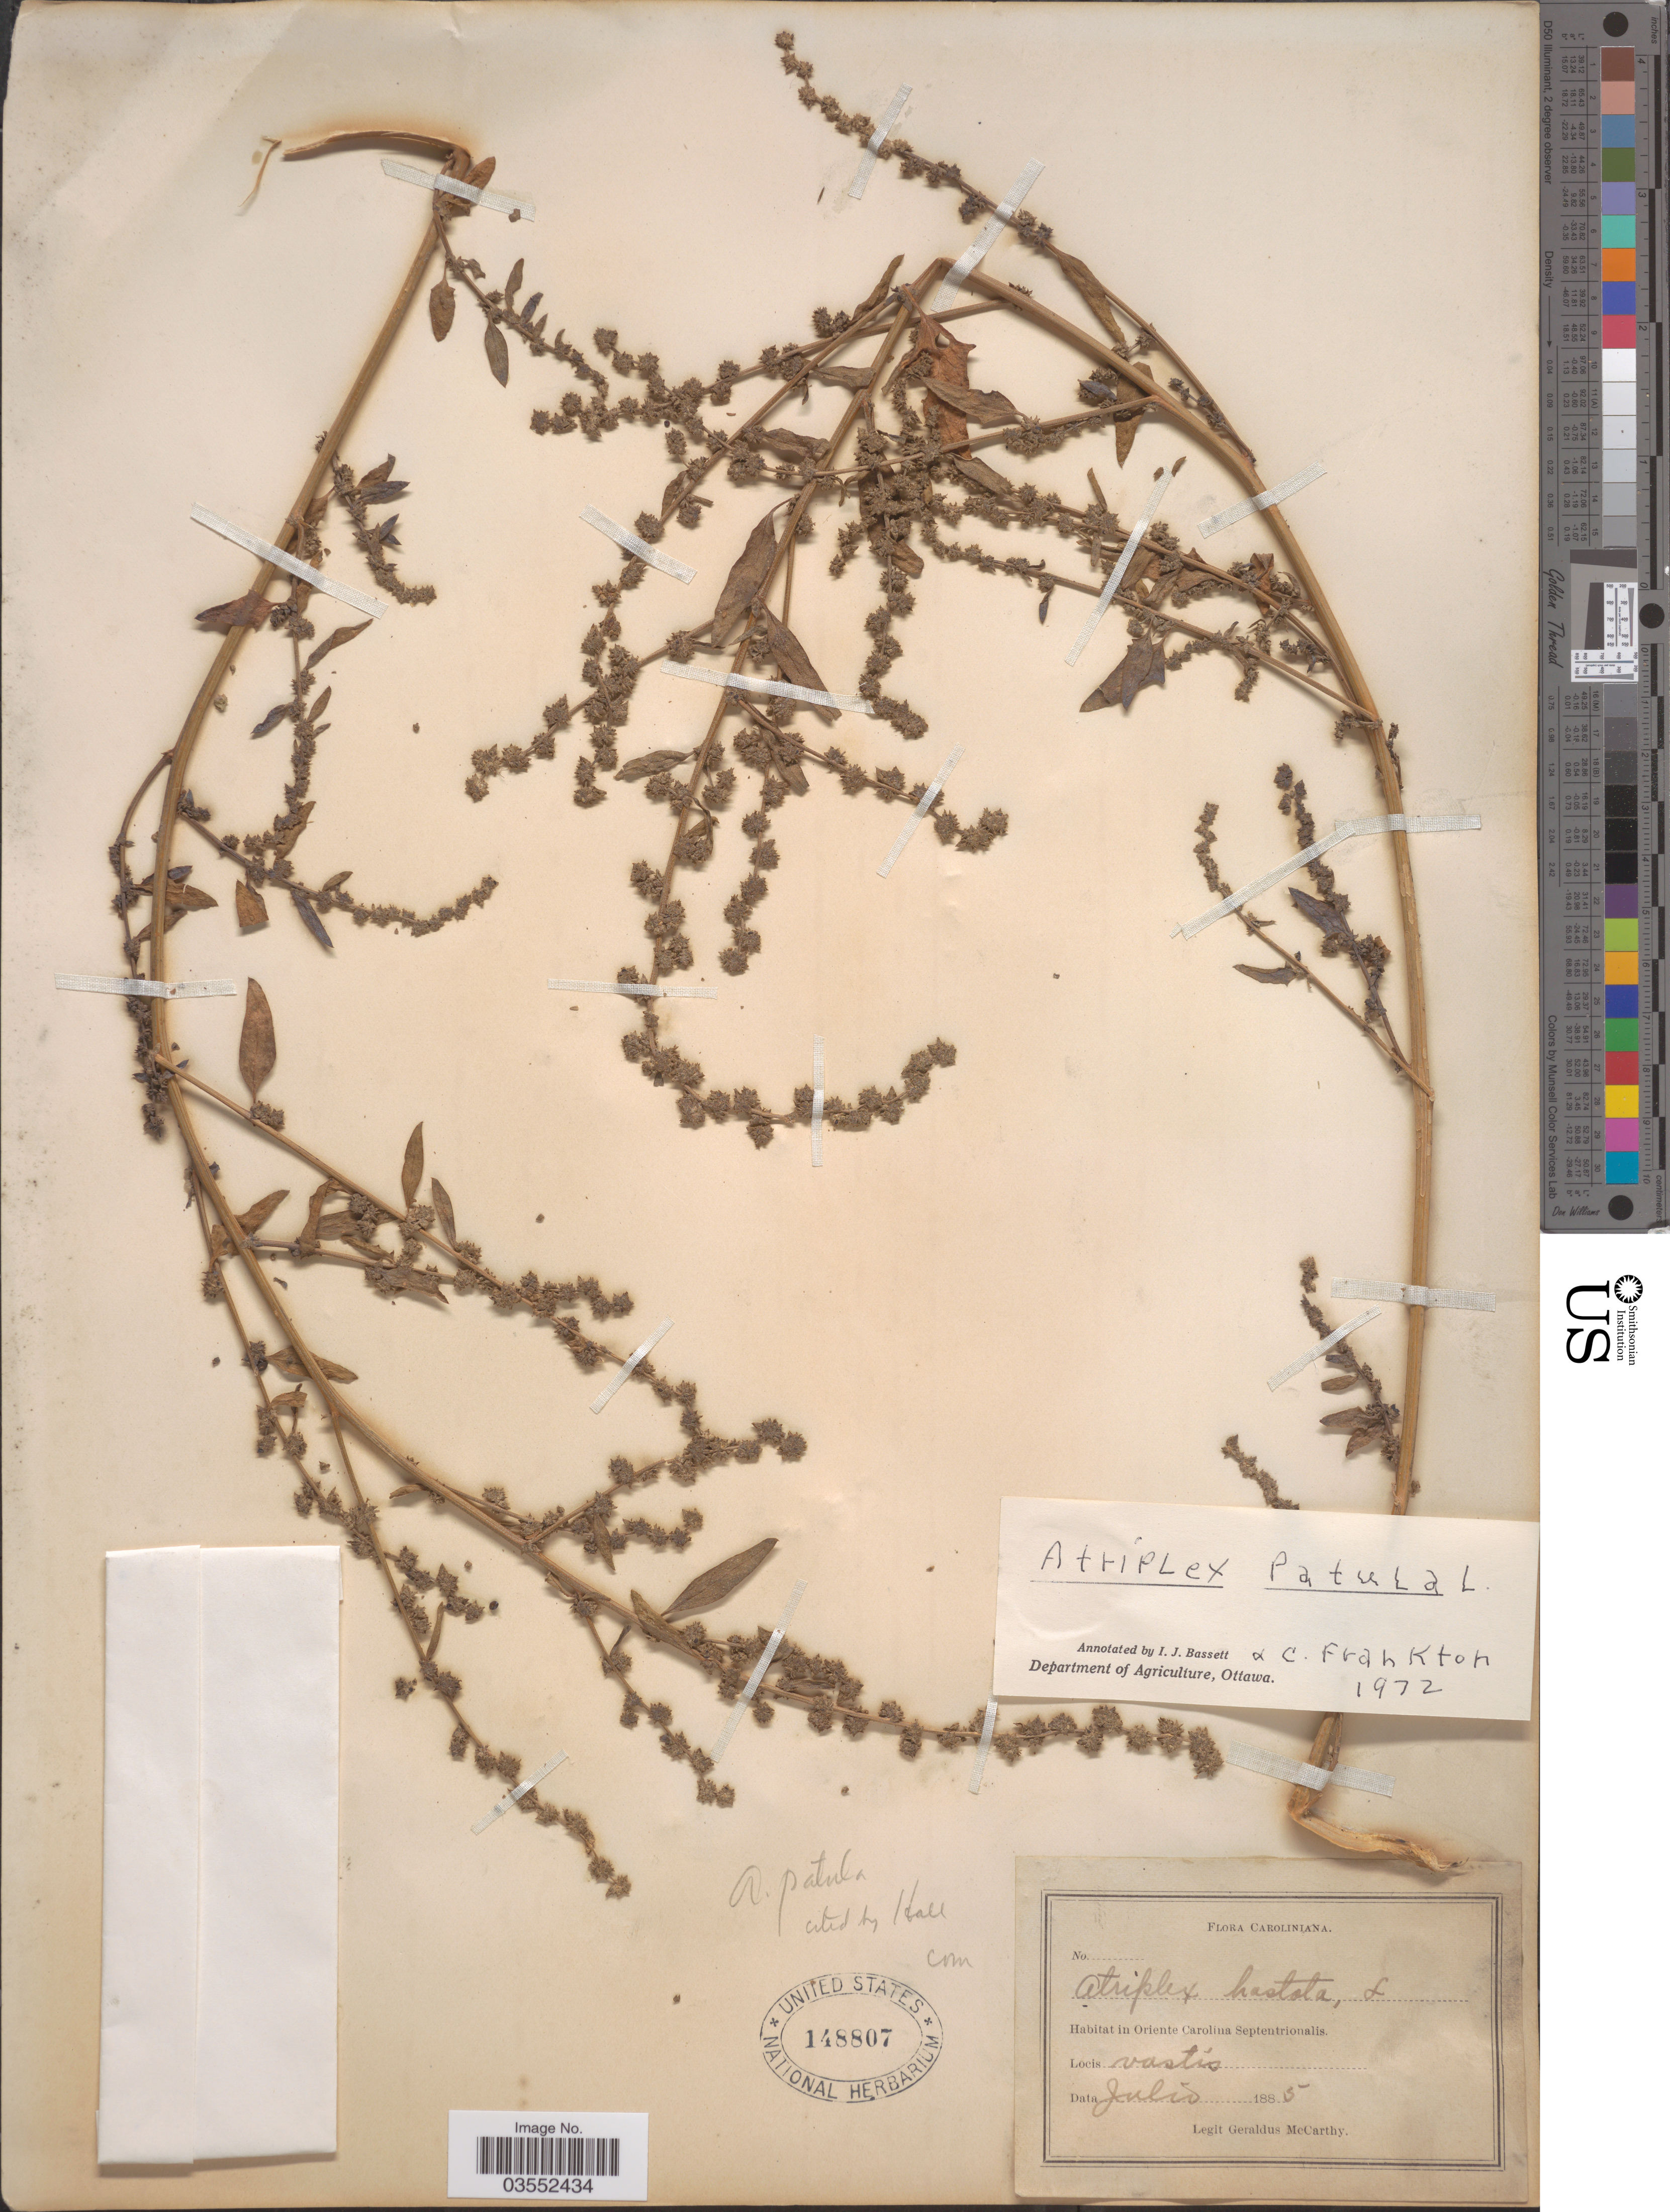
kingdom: Plantae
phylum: Tracheophyta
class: Magnoliopsida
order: Caryophyllales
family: Amaranthaceae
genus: Atriplex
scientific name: Atriplex patula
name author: L.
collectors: M. McCarthy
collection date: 1885-07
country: United States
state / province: North Carolina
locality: Carolinina. In Oriente Carolina Septentrionalis. Vastis.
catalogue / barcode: US 148807